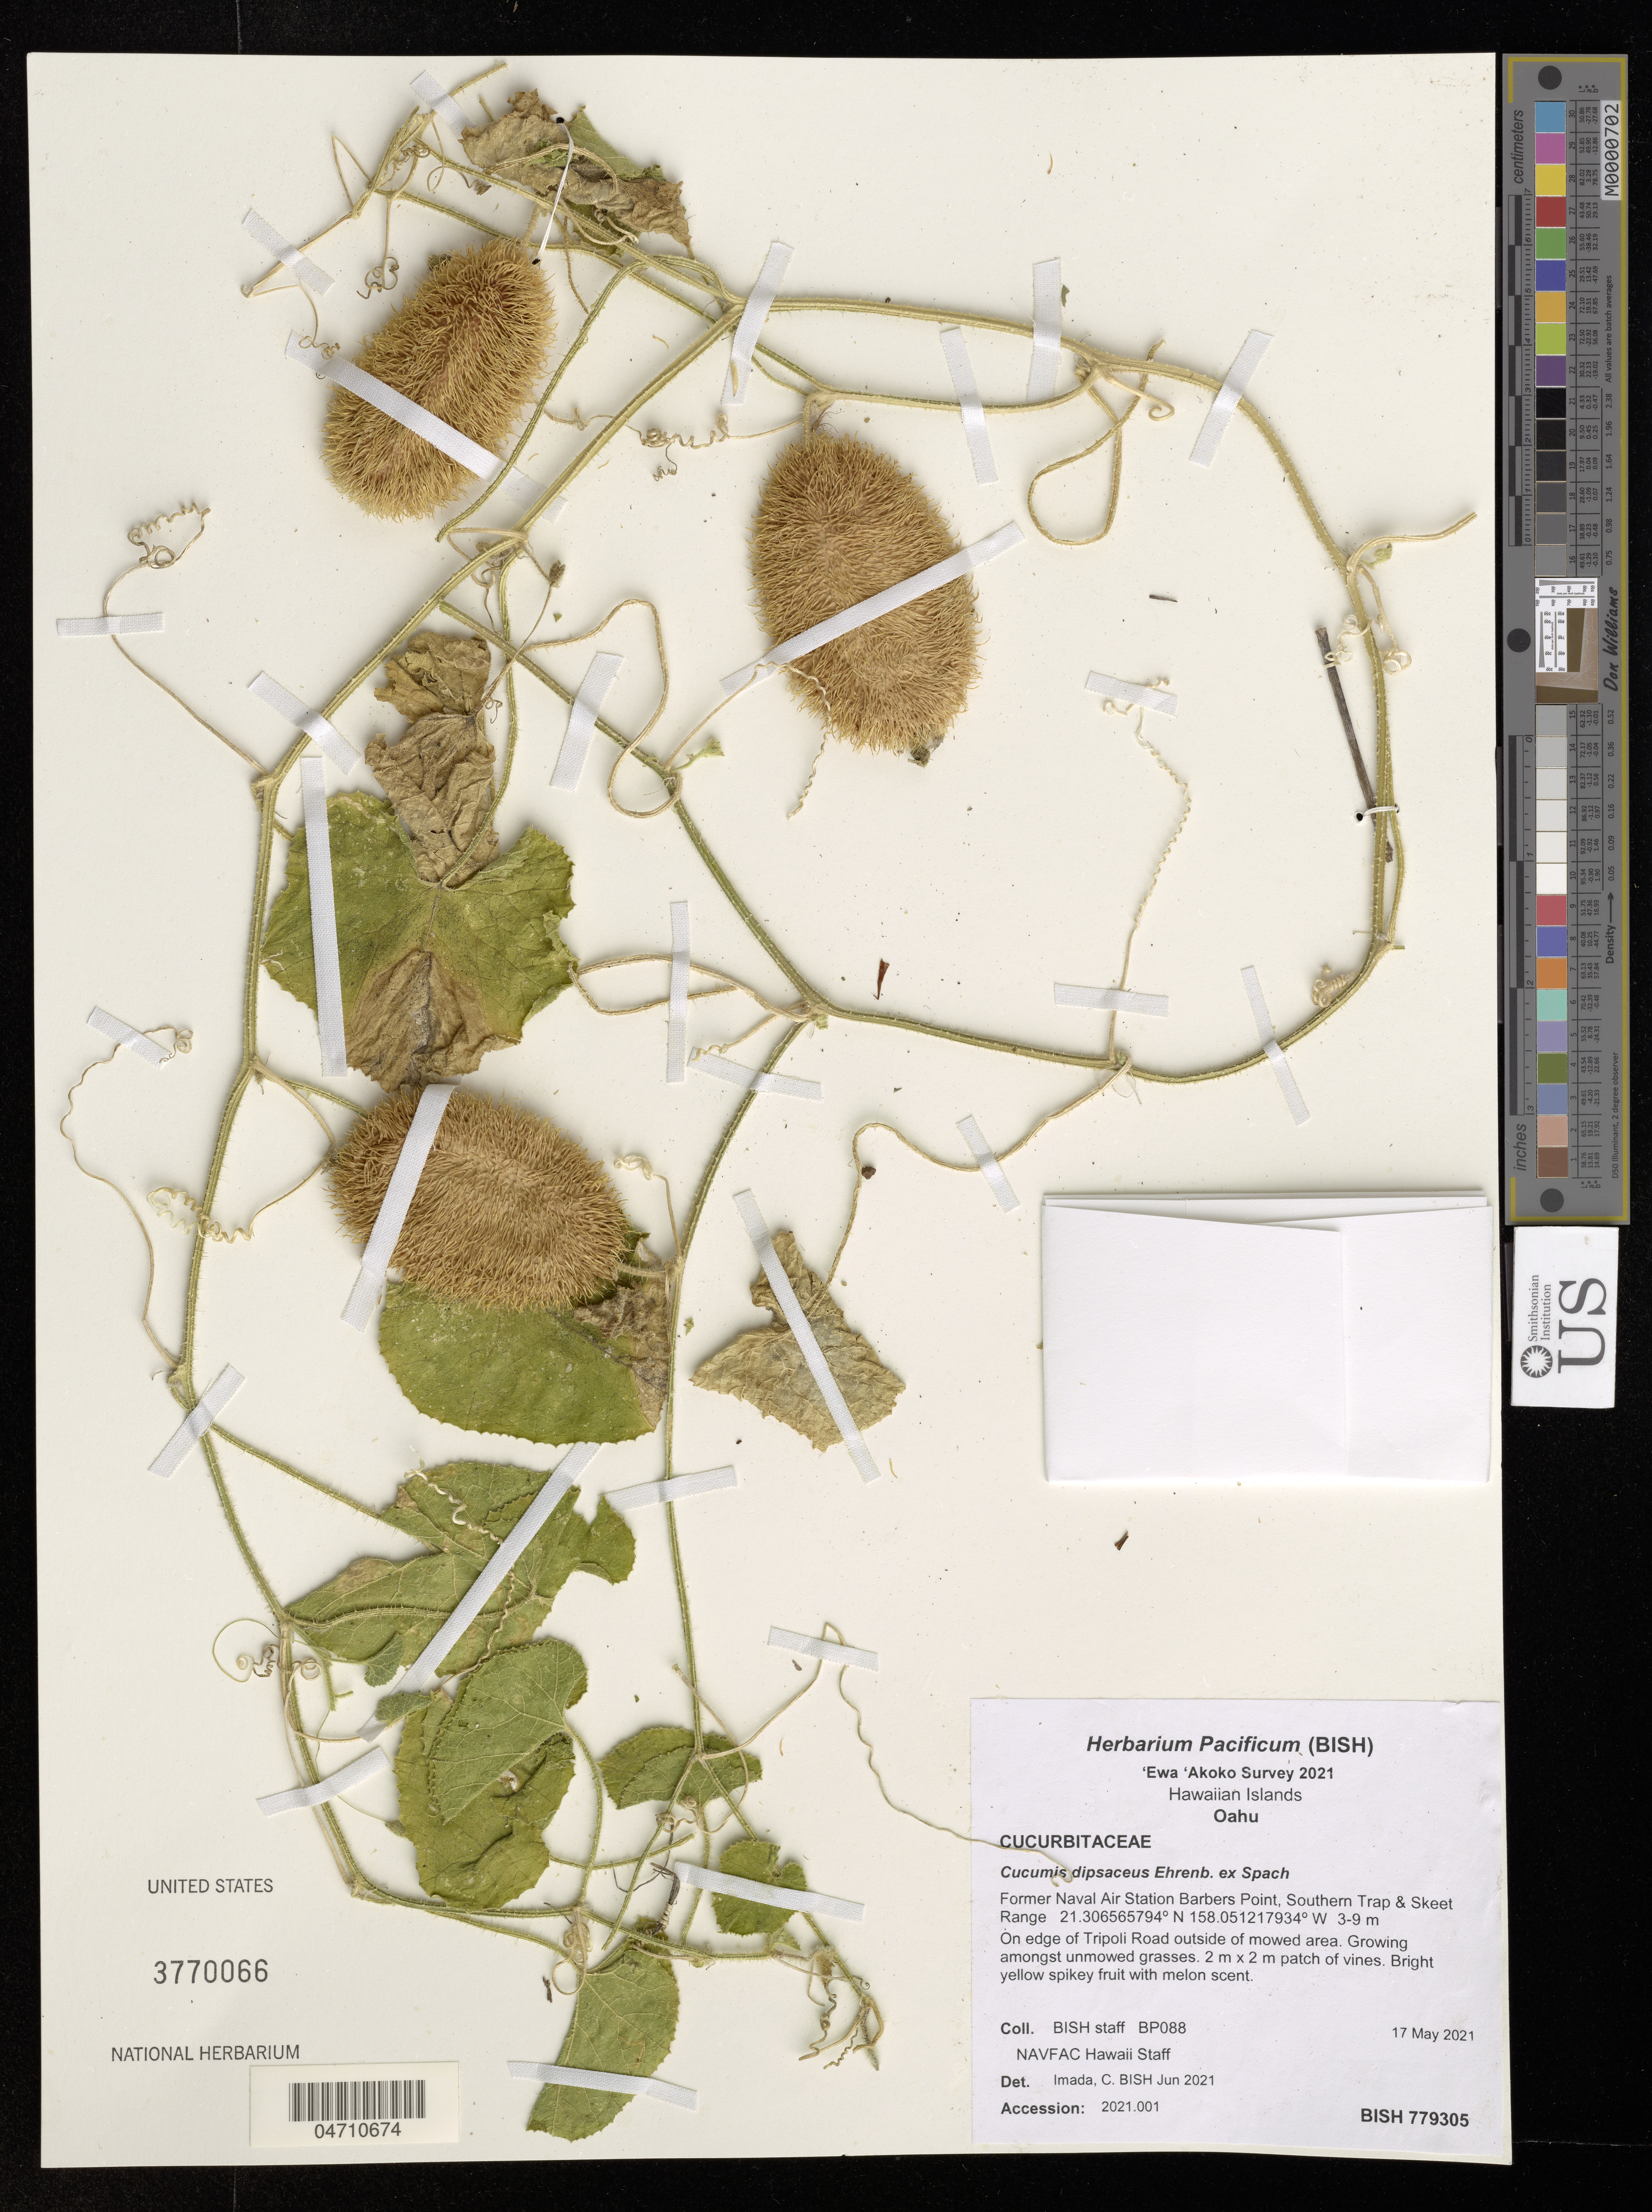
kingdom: Plantae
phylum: Tracheophyta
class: Magnoliopsida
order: Cucurbitales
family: Cucurbitaceae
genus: Cucumis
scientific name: Cucumis dipsaceus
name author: Ehrenb. ex Spach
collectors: Bernice P. Bishop Museum & N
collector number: BP088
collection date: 2021-05-17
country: United States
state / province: Hawaii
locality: Hawaiian Islands. Oahu. Former Naval Air Station Barbers Point, Southern Trap & Skeet Range.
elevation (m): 3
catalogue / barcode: US 3770066